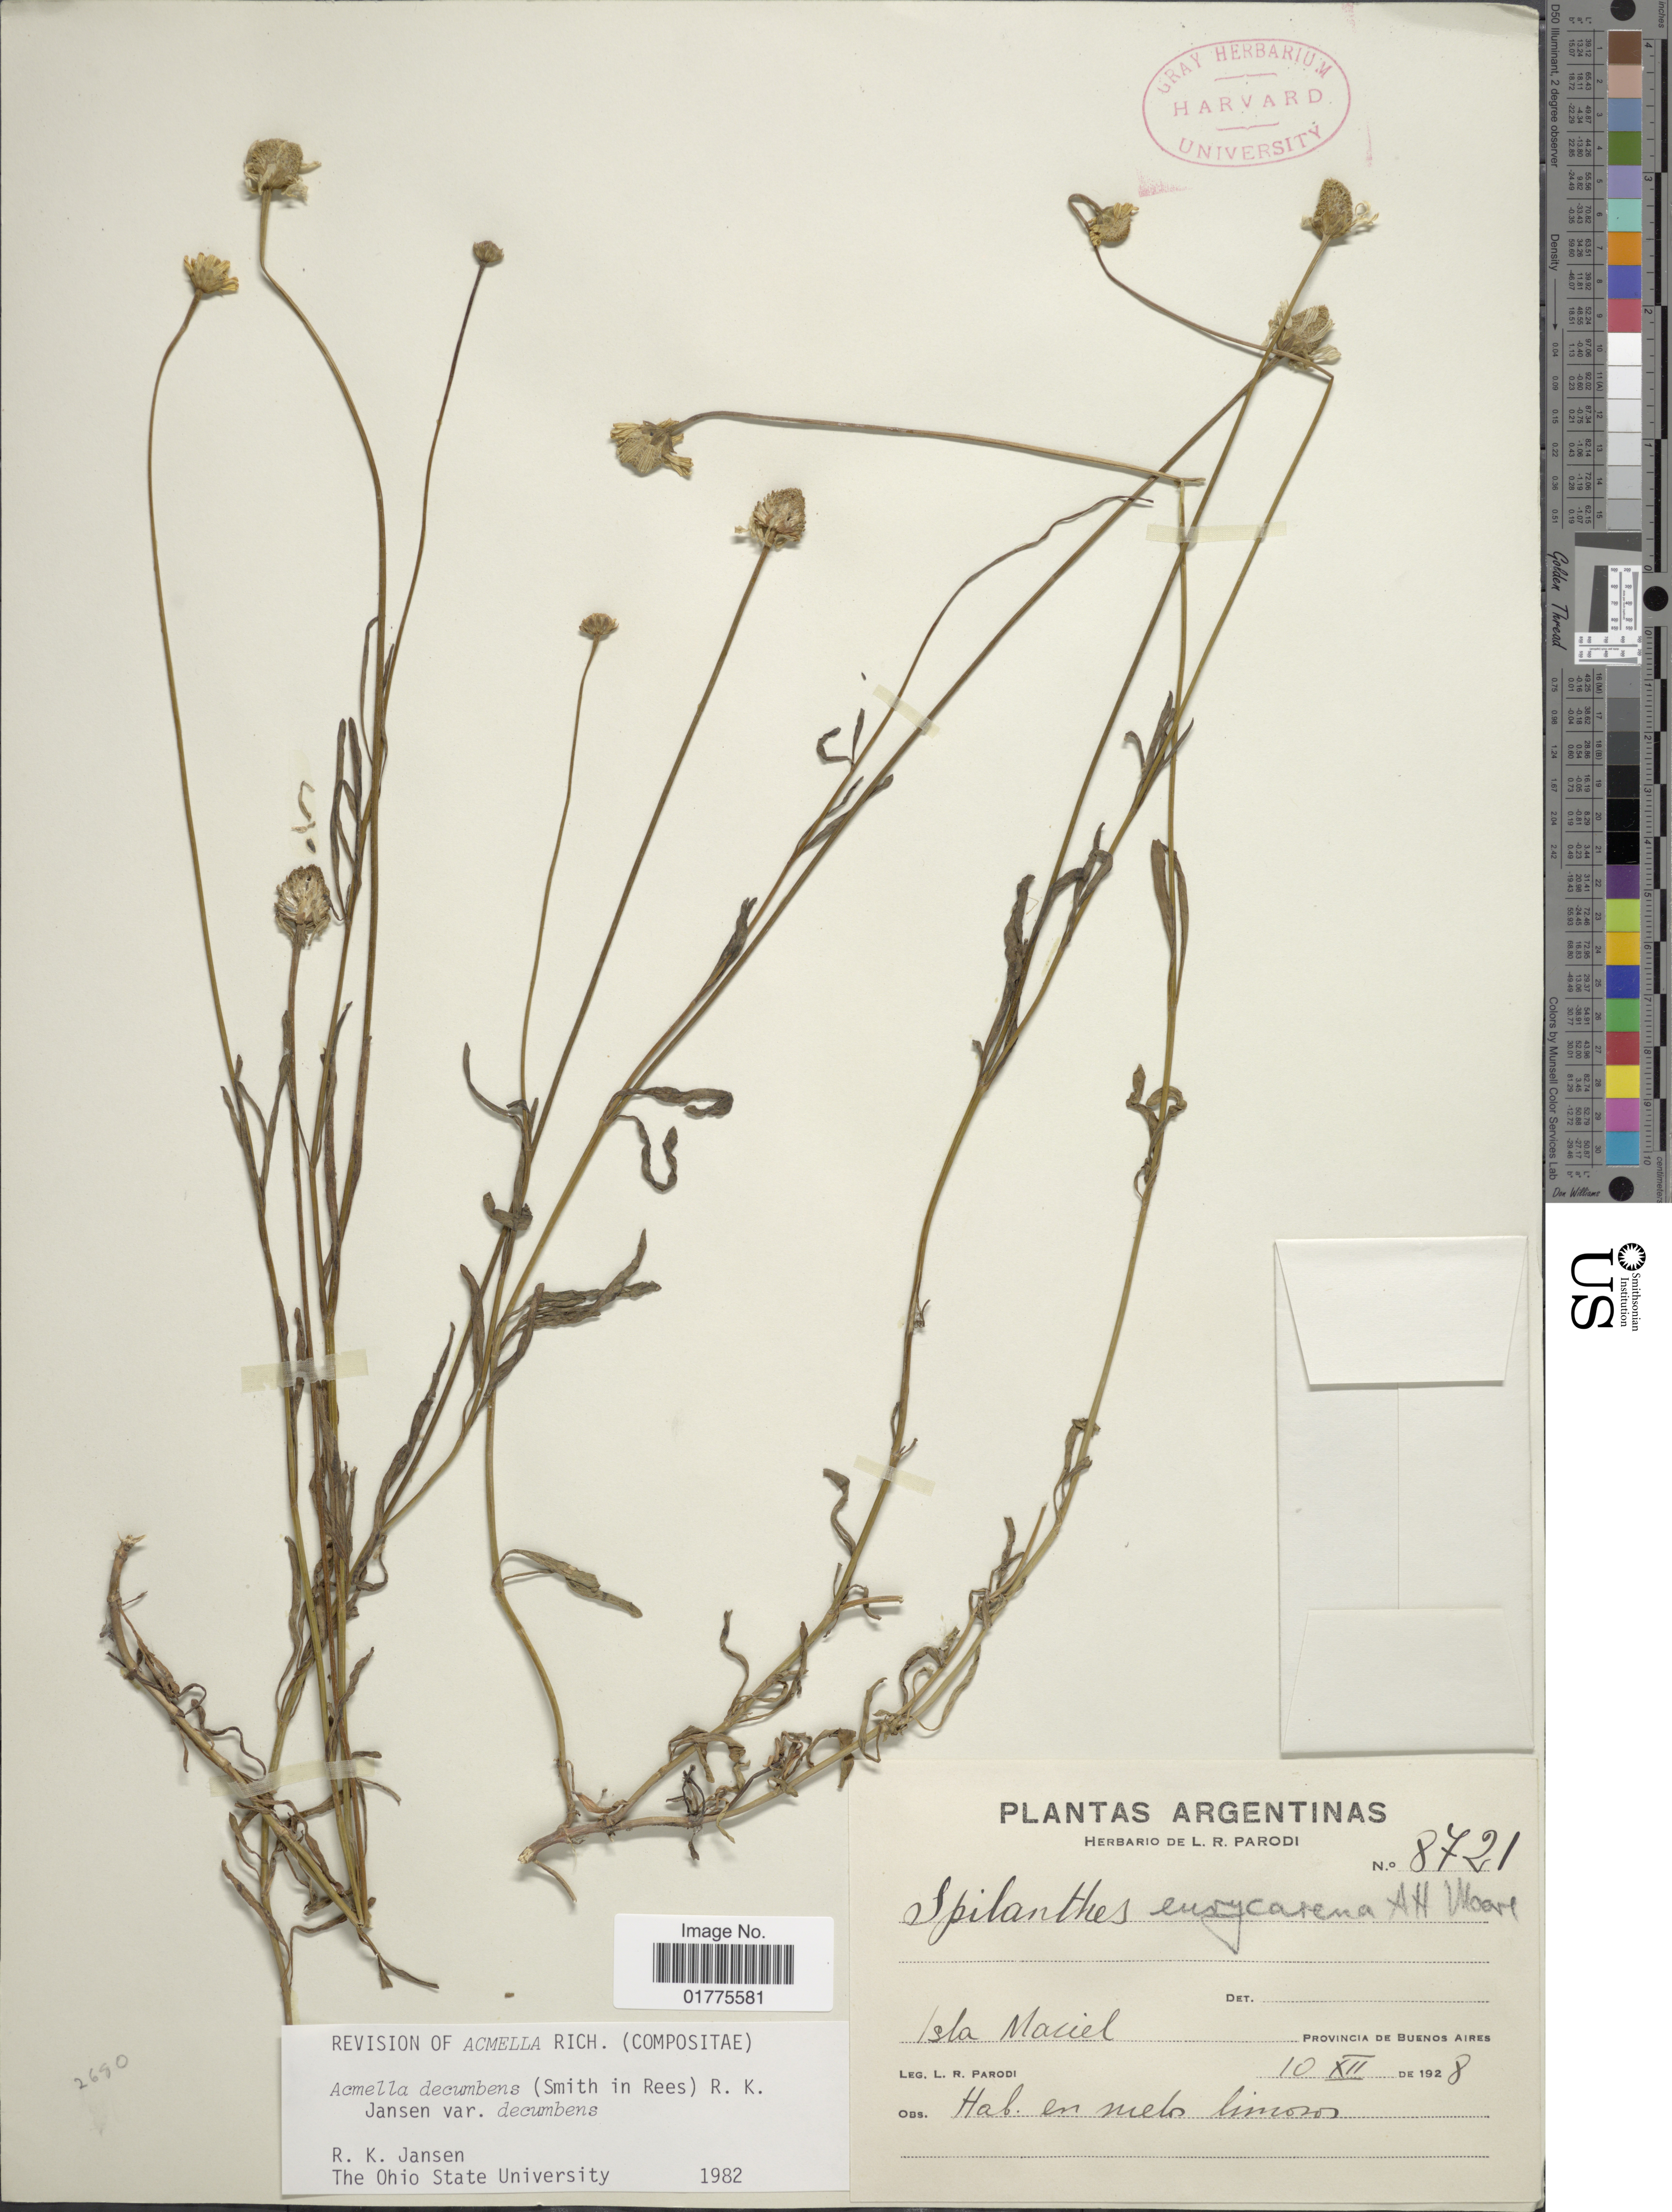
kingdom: Plantae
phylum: Tracheophyta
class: Magnoliopsida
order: Asterales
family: Asteraceae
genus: Acmella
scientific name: Acmella decumbens var. decumbens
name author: (Sm.) R.K. Jansen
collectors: L. R. Parodi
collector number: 8721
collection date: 1928-12-10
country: Argentina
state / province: Buenos Aires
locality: Isla Maciel.